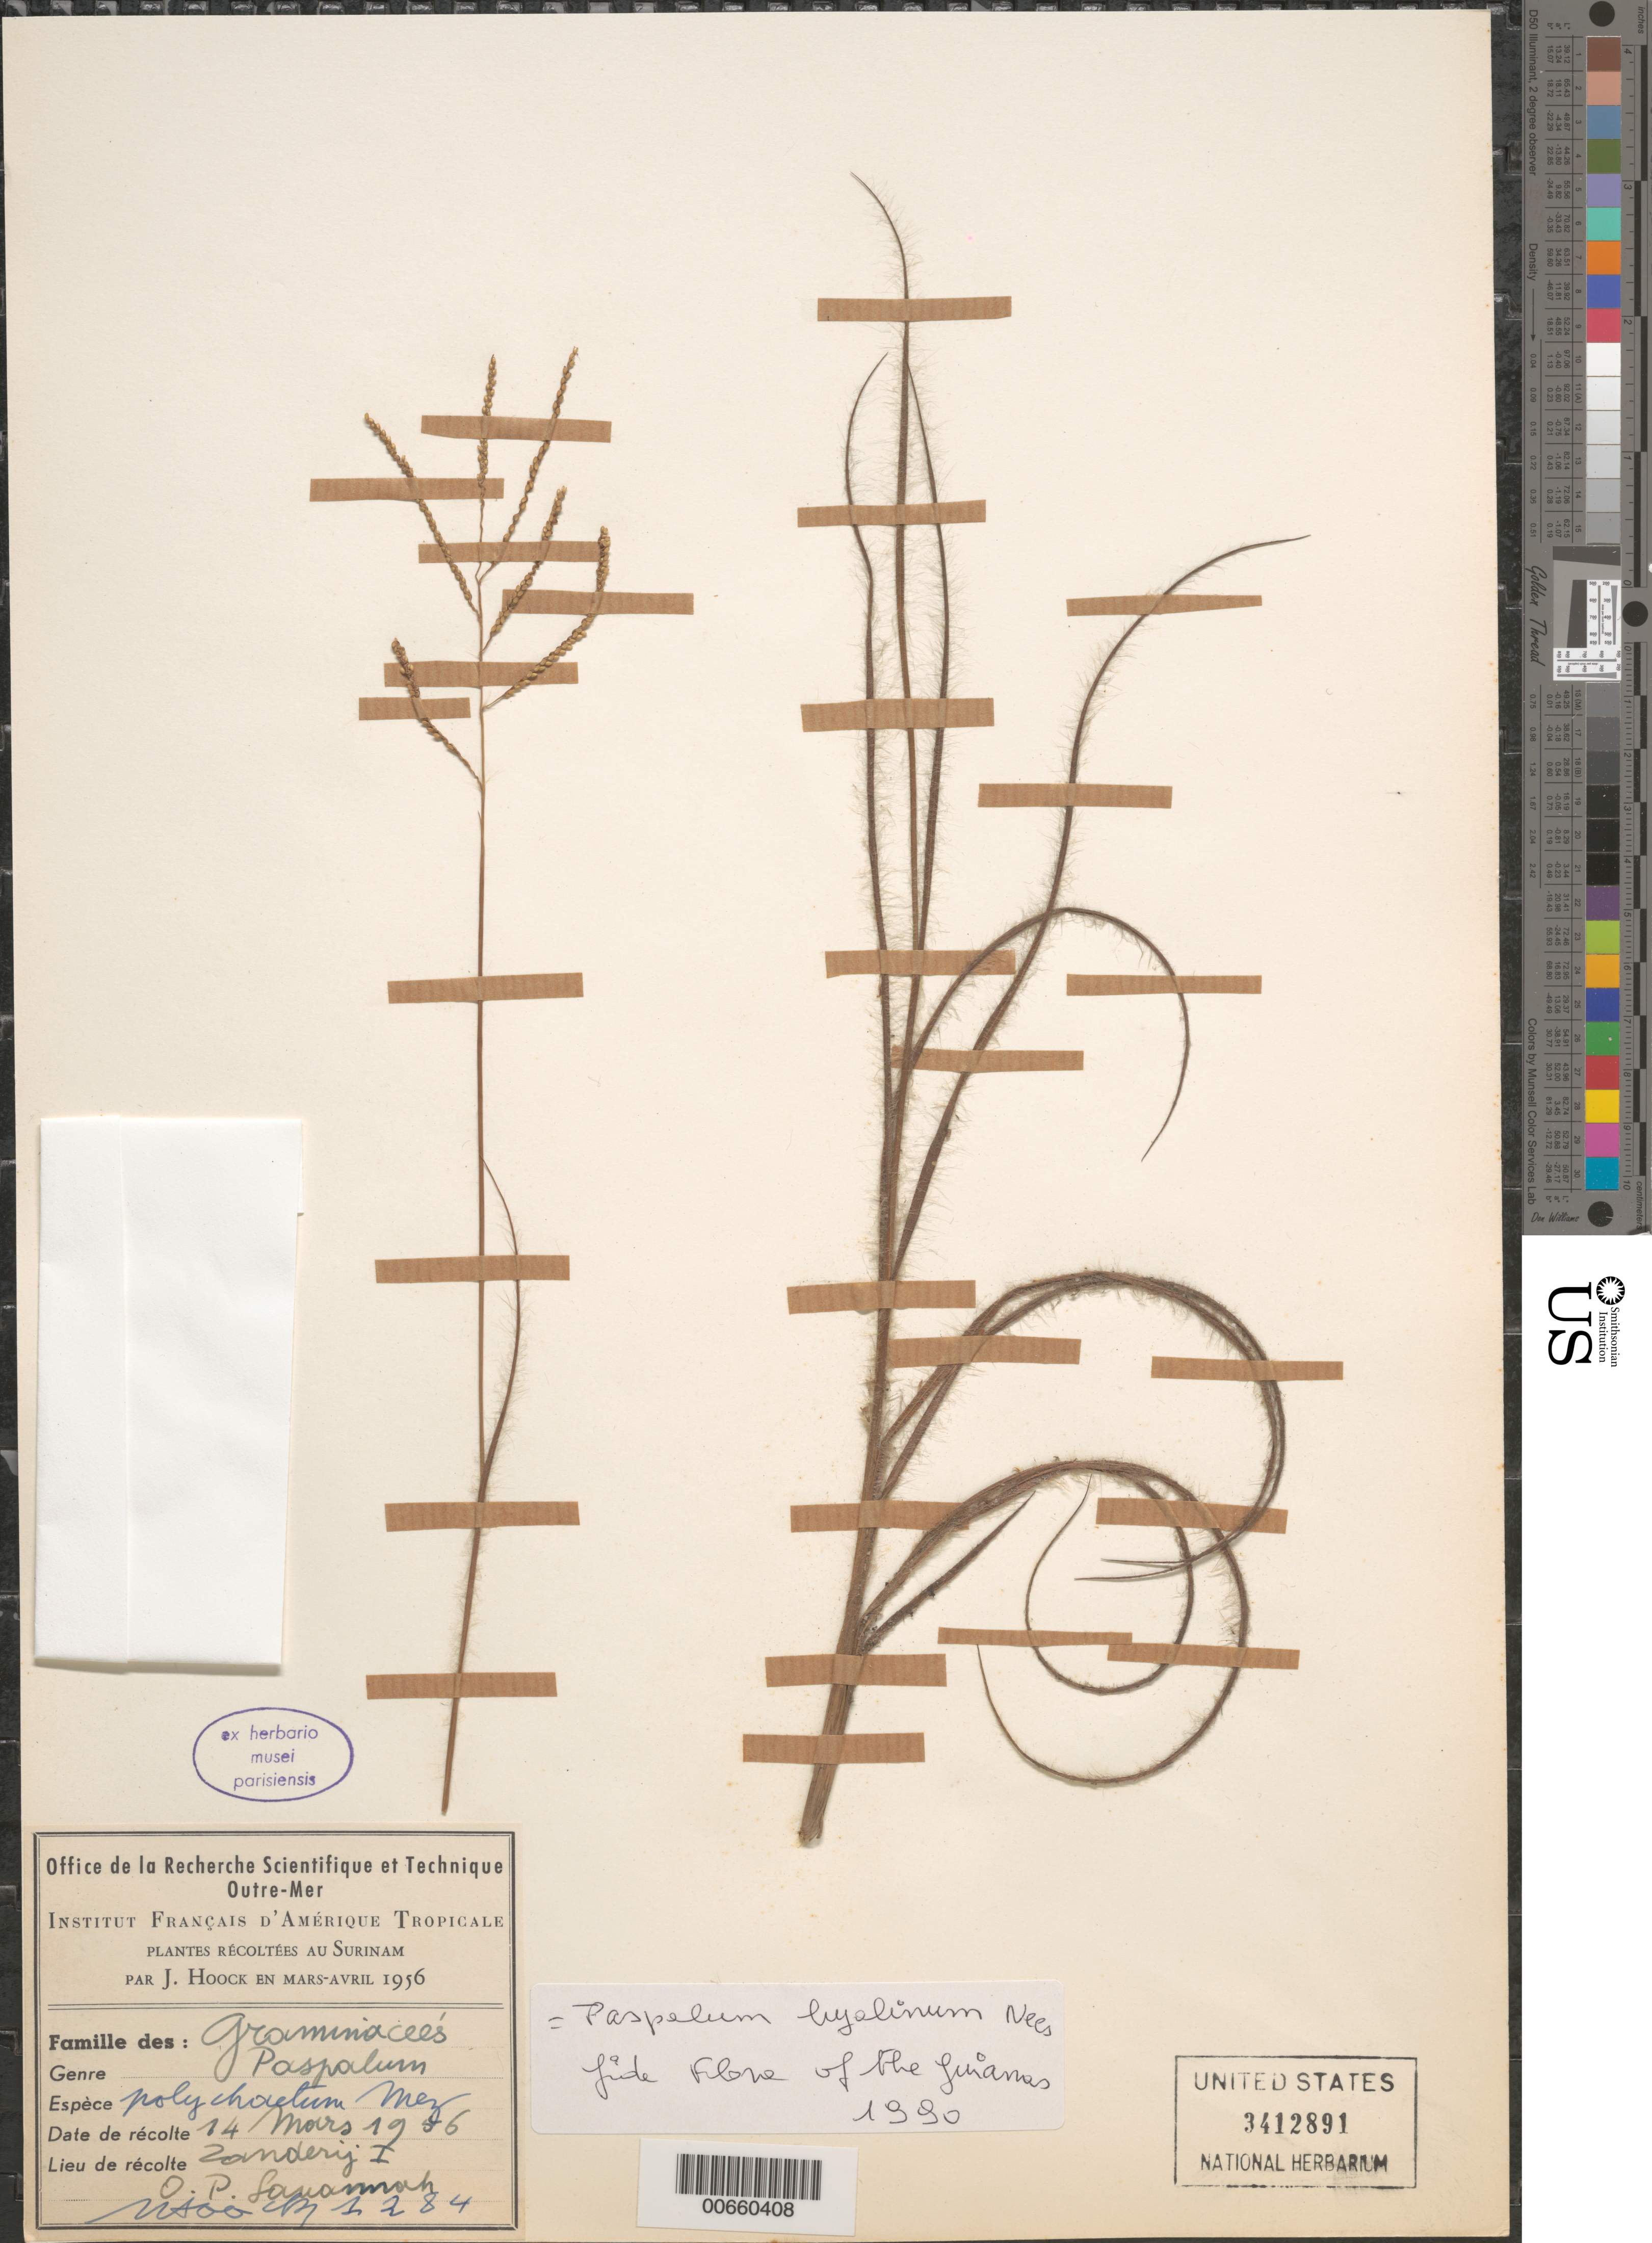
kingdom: Plantae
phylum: Tracheophyta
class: Liliopsida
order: Poales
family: Poaceae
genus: Paspalum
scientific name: Paspalum hyalinum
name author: Nees ex Trin.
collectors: J. Hoock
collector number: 1284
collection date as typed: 14-Mar-56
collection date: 1956-03-14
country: Suriname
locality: Zanderij I, O.P. Savanna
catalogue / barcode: US 3412891